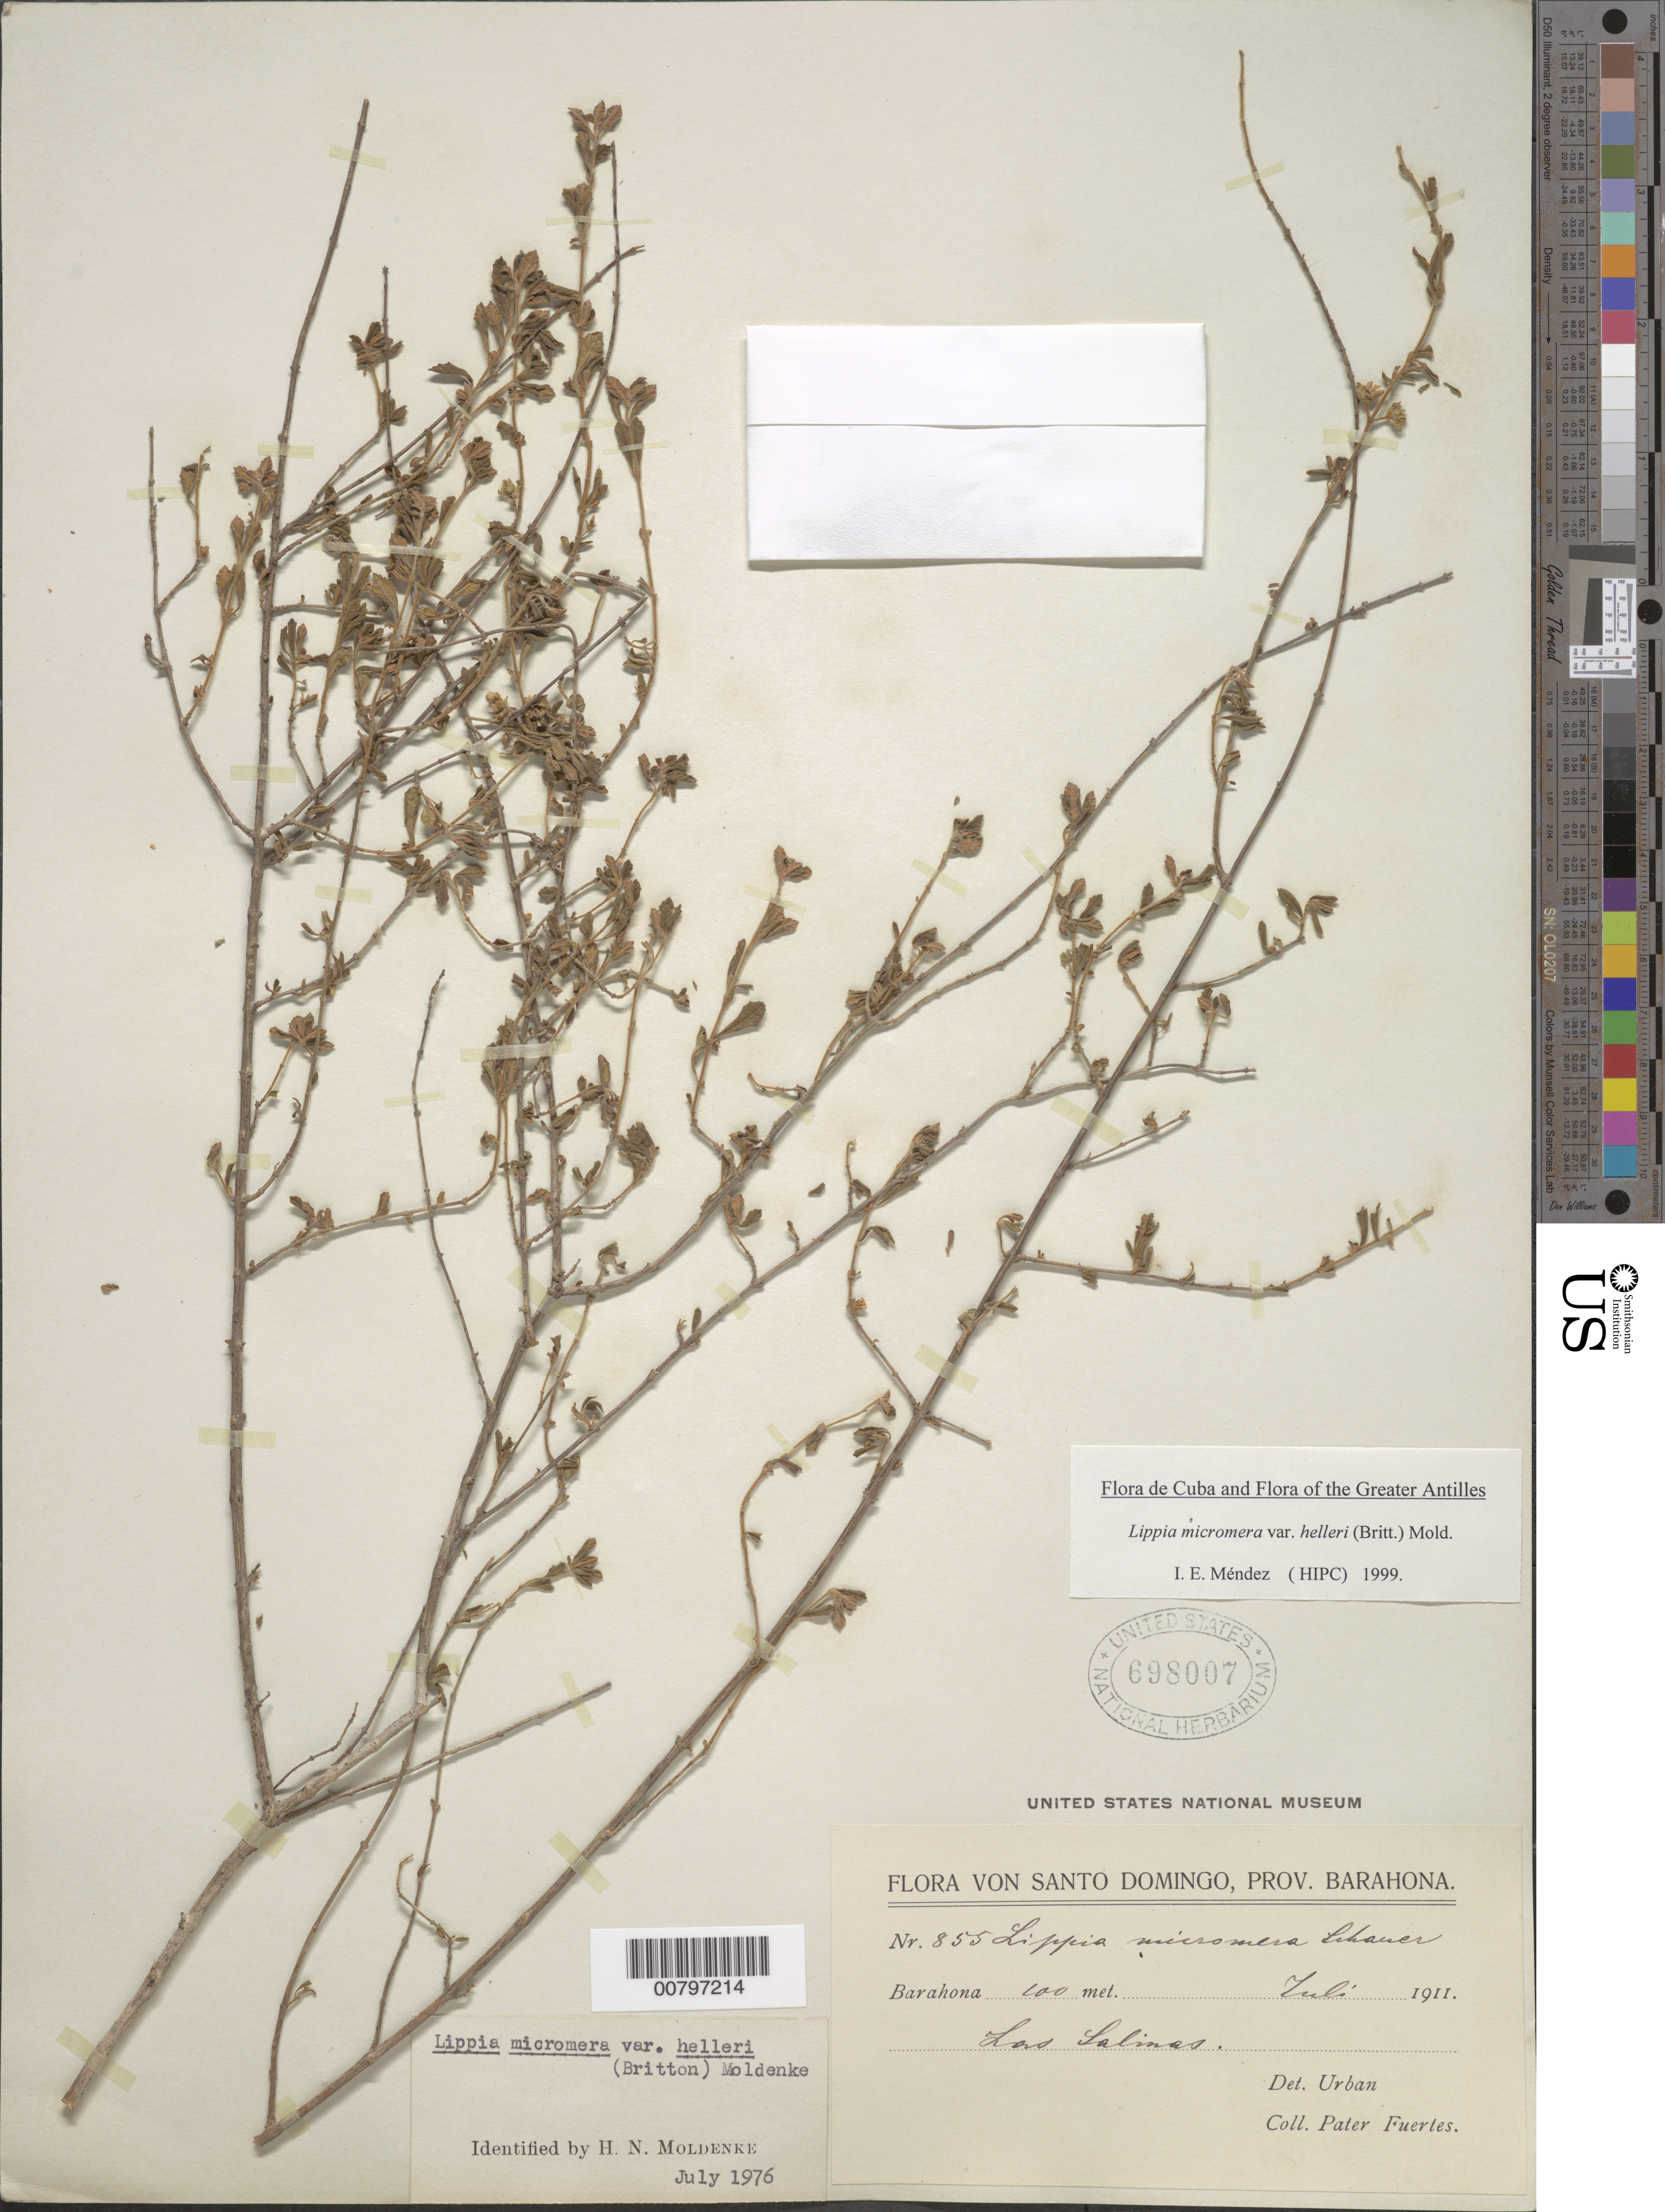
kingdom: Plantae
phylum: Tracheophyta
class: Magnoliopsida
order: Lamiales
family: Verbenaceae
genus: Lippia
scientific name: Lippia micromera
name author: Schauer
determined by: Méndez, Isidro E., (HIPC)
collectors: M. D. Fuertes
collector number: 855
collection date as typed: Jul 1911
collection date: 1911-07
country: Dominican Republic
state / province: Barahona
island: Hispaniola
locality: Las Salinas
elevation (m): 100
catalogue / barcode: US 698007